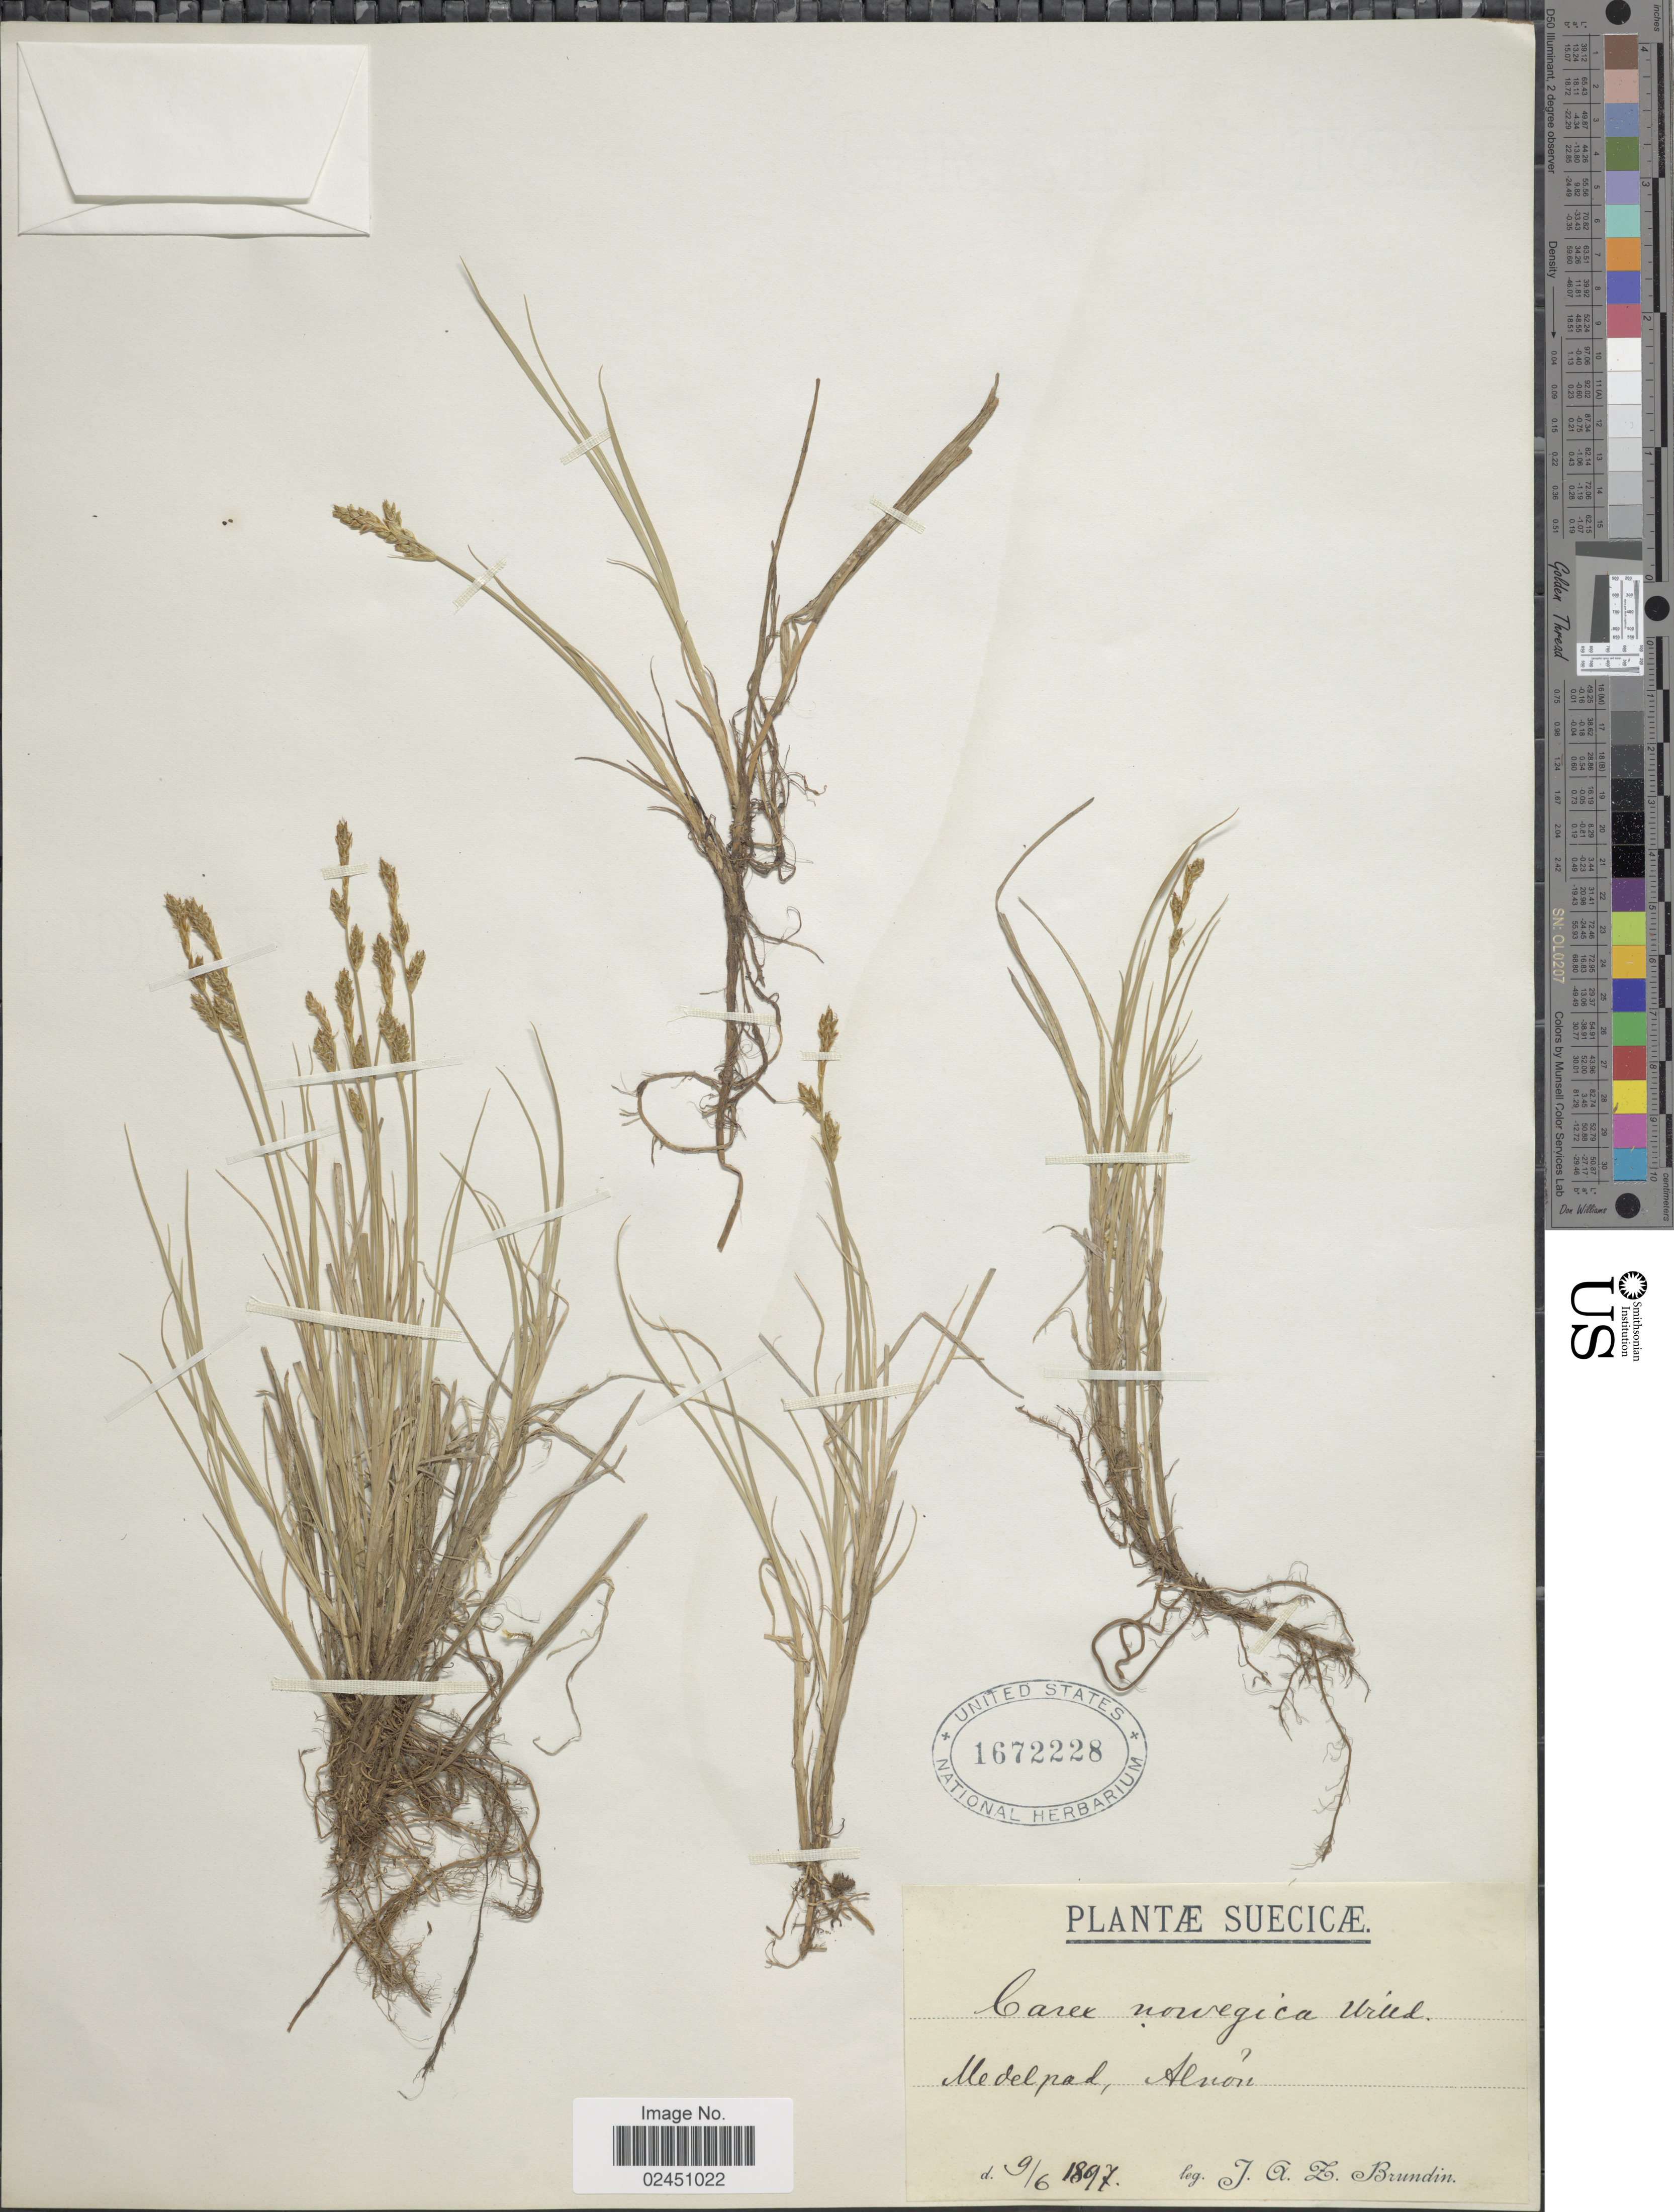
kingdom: Plantae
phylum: Tracheophyta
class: Liliopsida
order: Poales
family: Cyperaceae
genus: Carex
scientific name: Carex norvegica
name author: Retz.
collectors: J. Brundin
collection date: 1897-06-09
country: Sweden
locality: Suecicae, Medelpad, Alnon.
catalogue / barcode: US 1672228